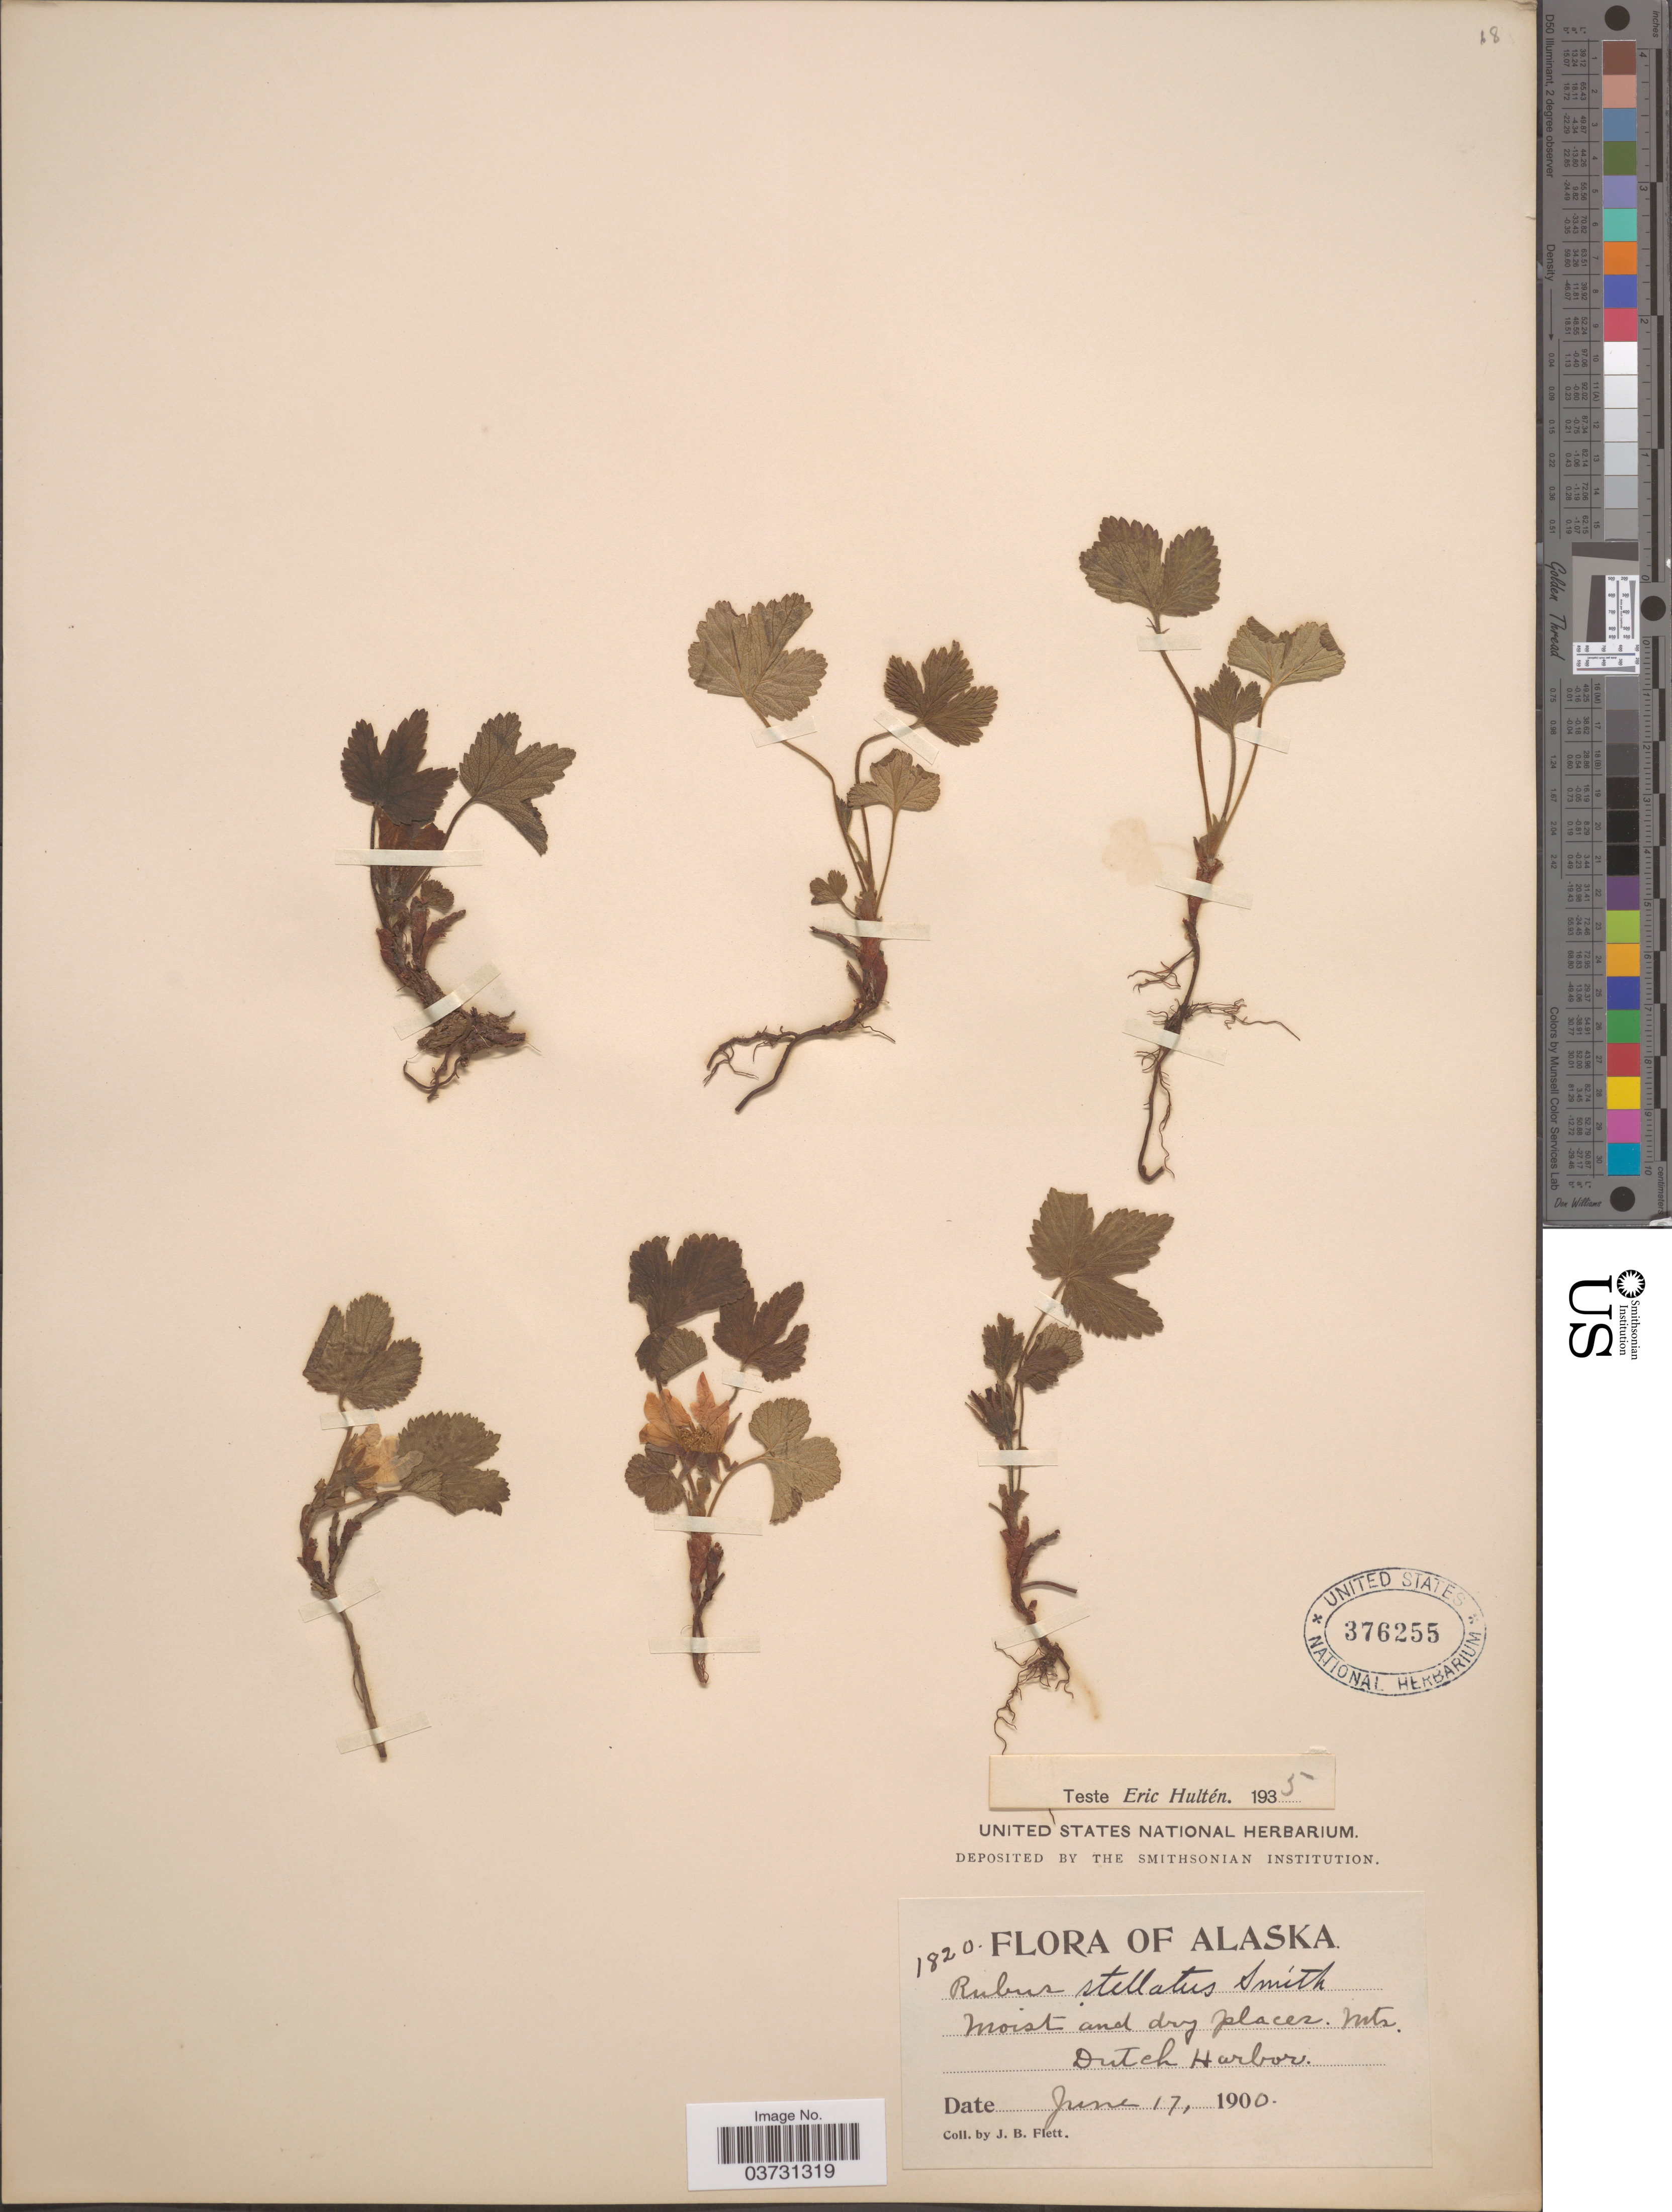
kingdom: Plantae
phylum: Tracheophyta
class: Magnoliopsida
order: Rosales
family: Rosaceae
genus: Rubus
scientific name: Rubus stellatus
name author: Sm.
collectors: J. Flett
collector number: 1820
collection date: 1900-06-17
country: United States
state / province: Alaska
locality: Mts. Dutch Harbor.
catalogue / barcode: US 376255